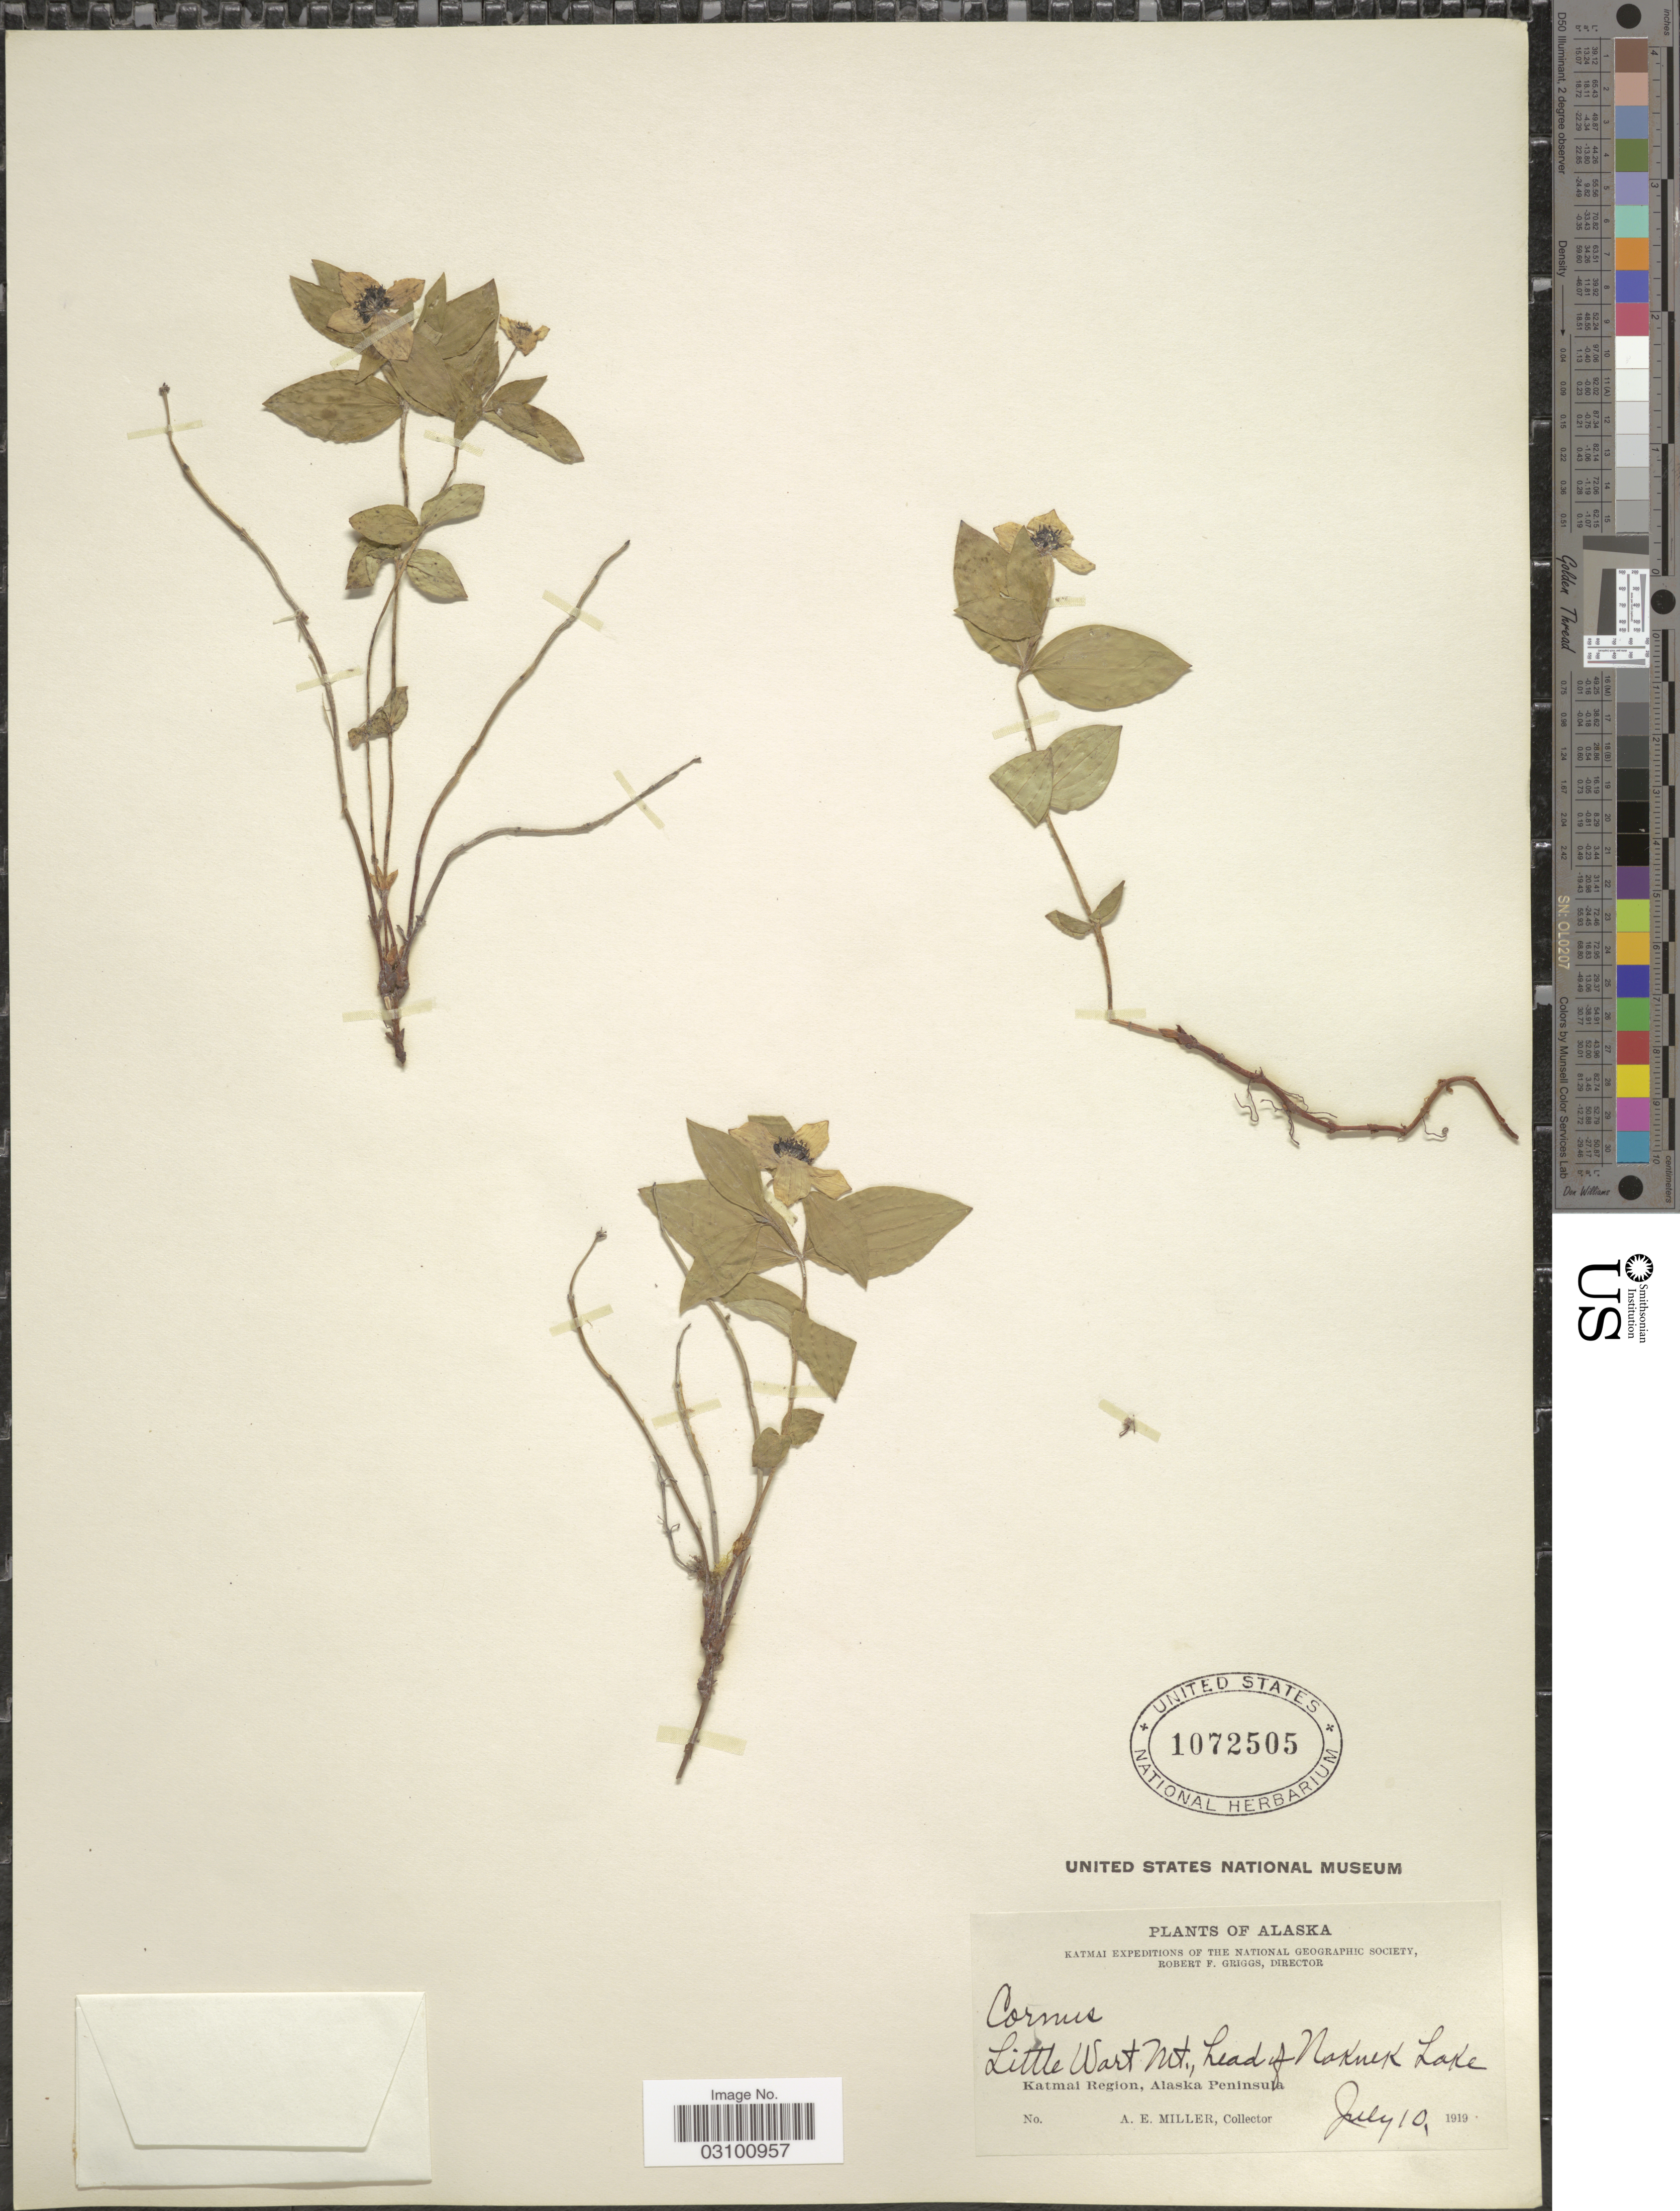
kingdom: Plantae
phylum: Tracheophyta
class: Magnoliopsida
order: Cornales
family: Cornaceae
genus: Cornus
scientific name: Cornus suecica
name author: L.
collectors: A. E. Miller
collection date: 1919-07-10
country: United States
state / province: Alaska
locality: Little Wart Mt., Lead of Naknek Lake. Katmai Region, Alaska Peninsula.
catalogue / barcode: US 1072505